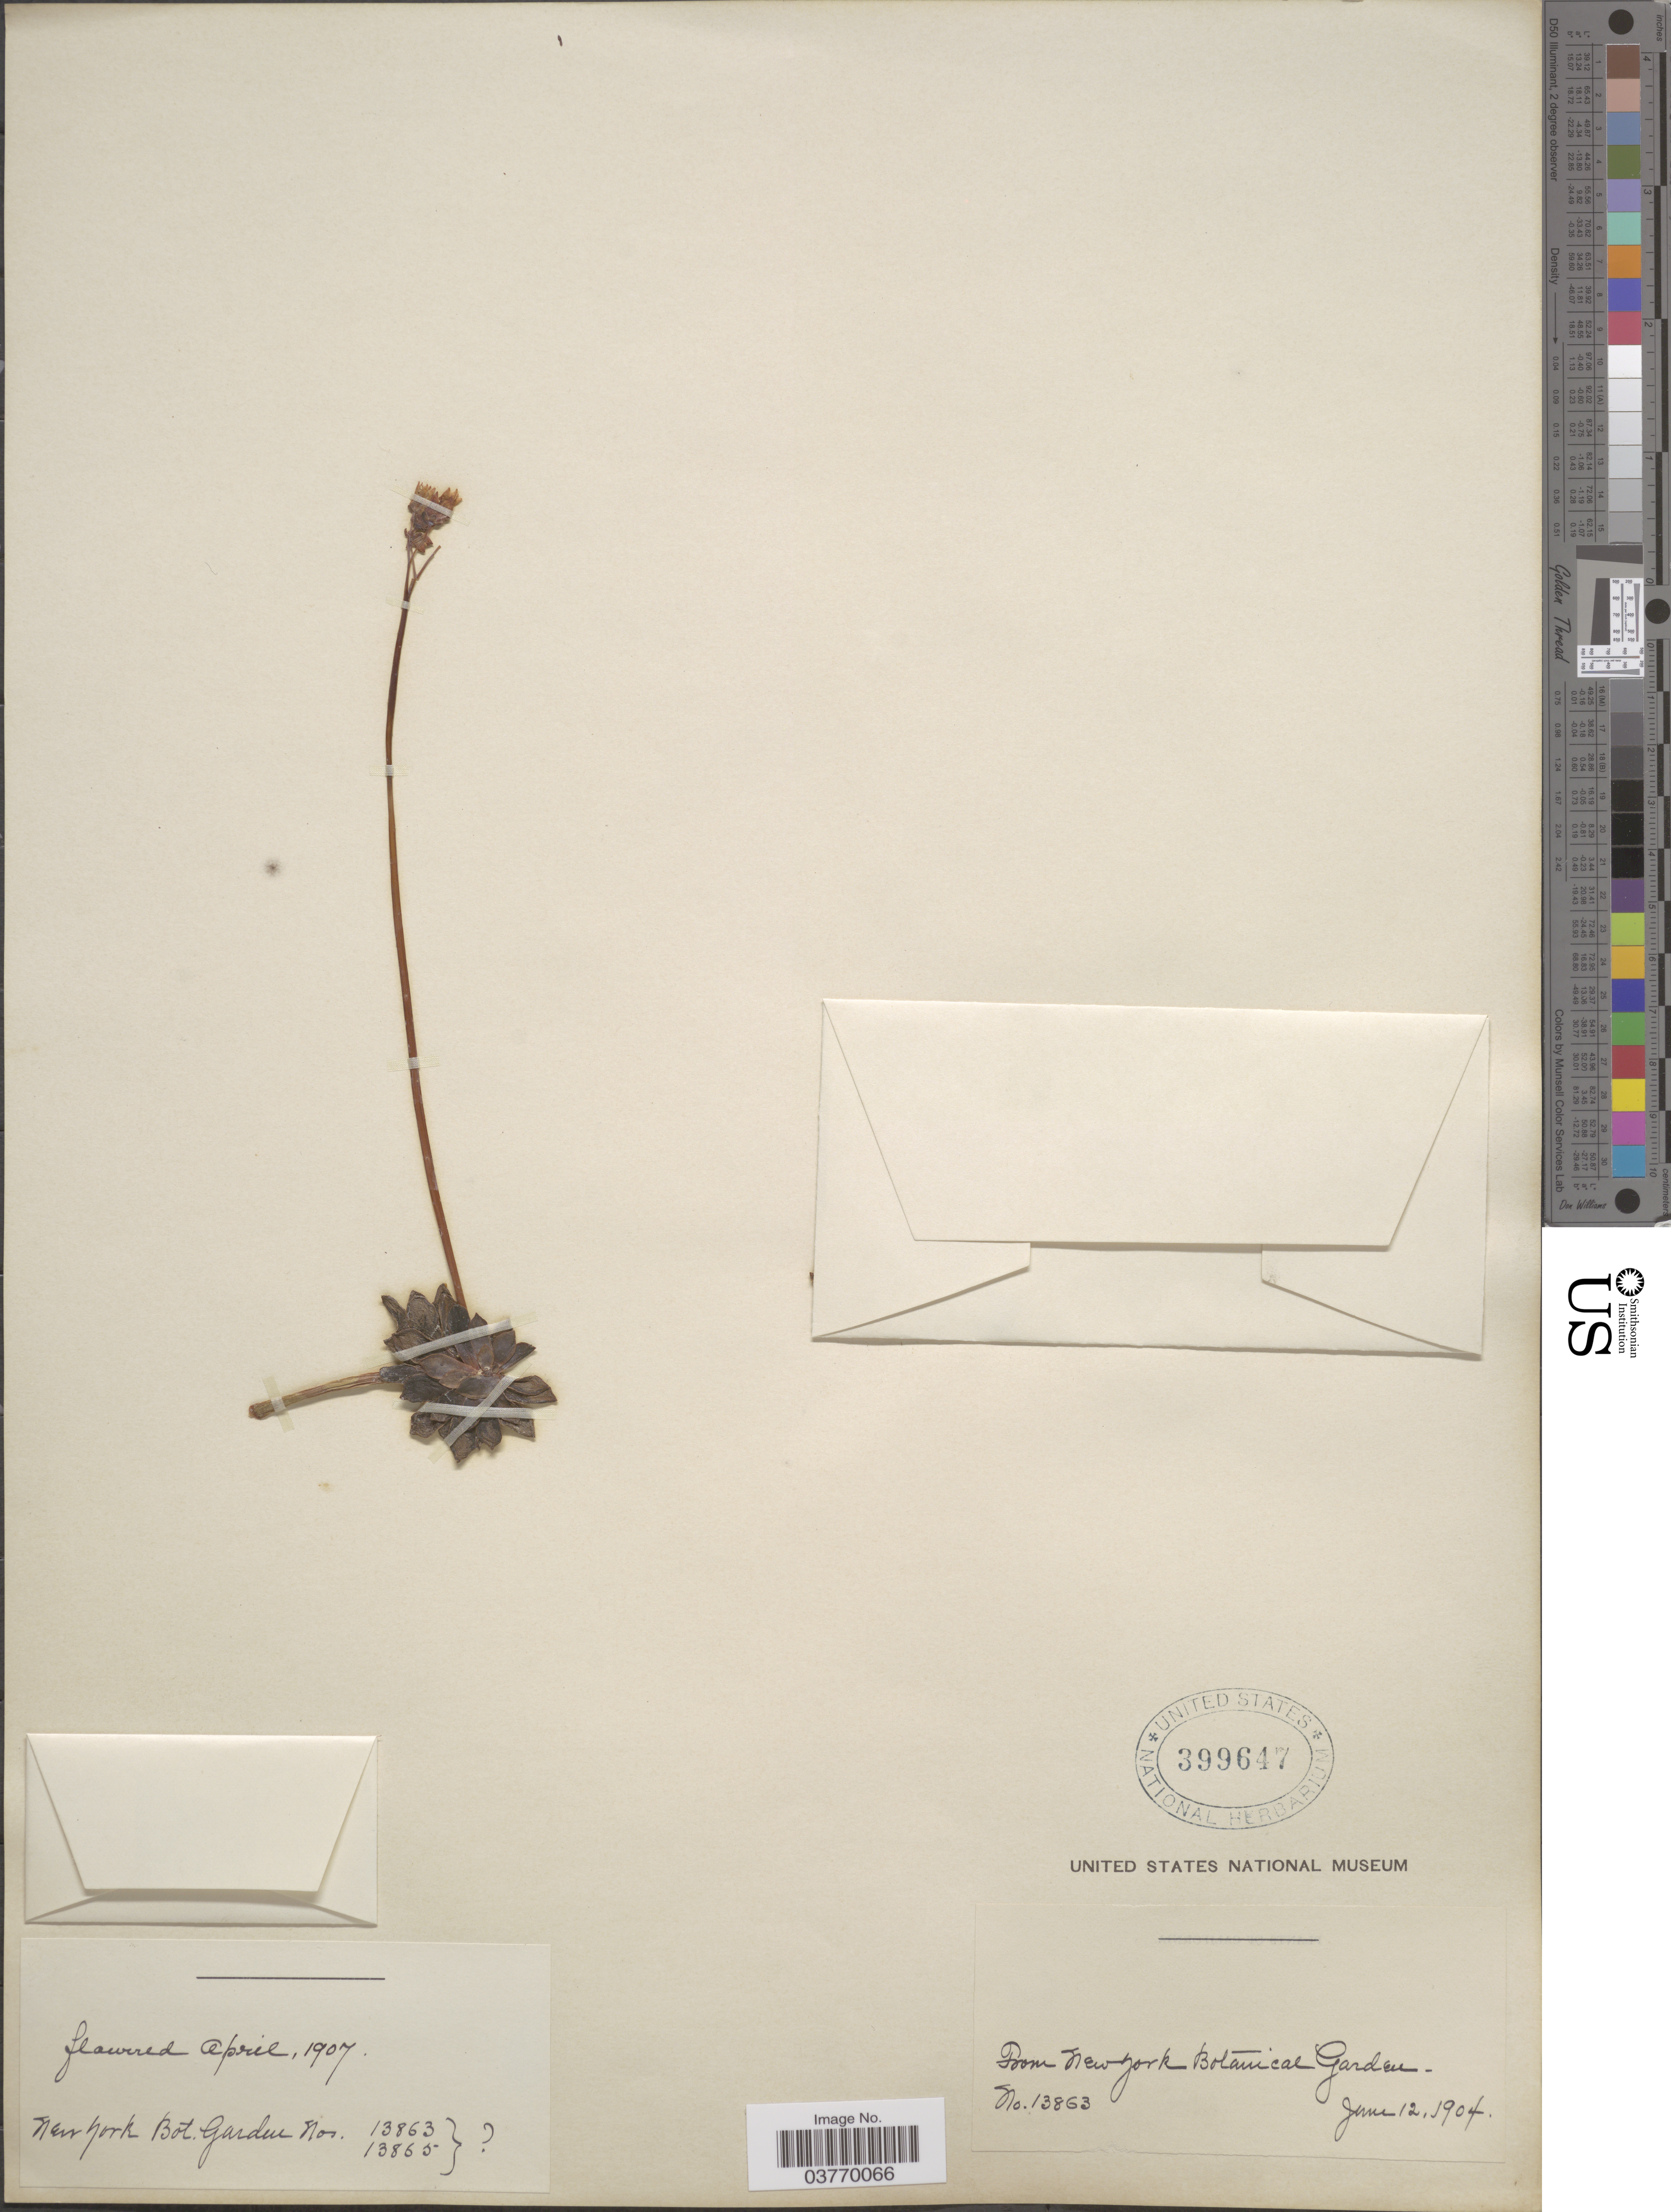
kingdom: Plantae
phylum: Tracheophyta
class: Magnoliopsida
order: Saxifragales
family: Crassulaceae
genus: Echeveria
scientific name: Echeveria amoena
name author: Y. De Smet ex É. Morren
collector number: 13863 /13865?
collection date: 1904-06-12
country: United States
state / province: New York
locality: From New York Botanical Garden.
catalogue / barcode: US 399647